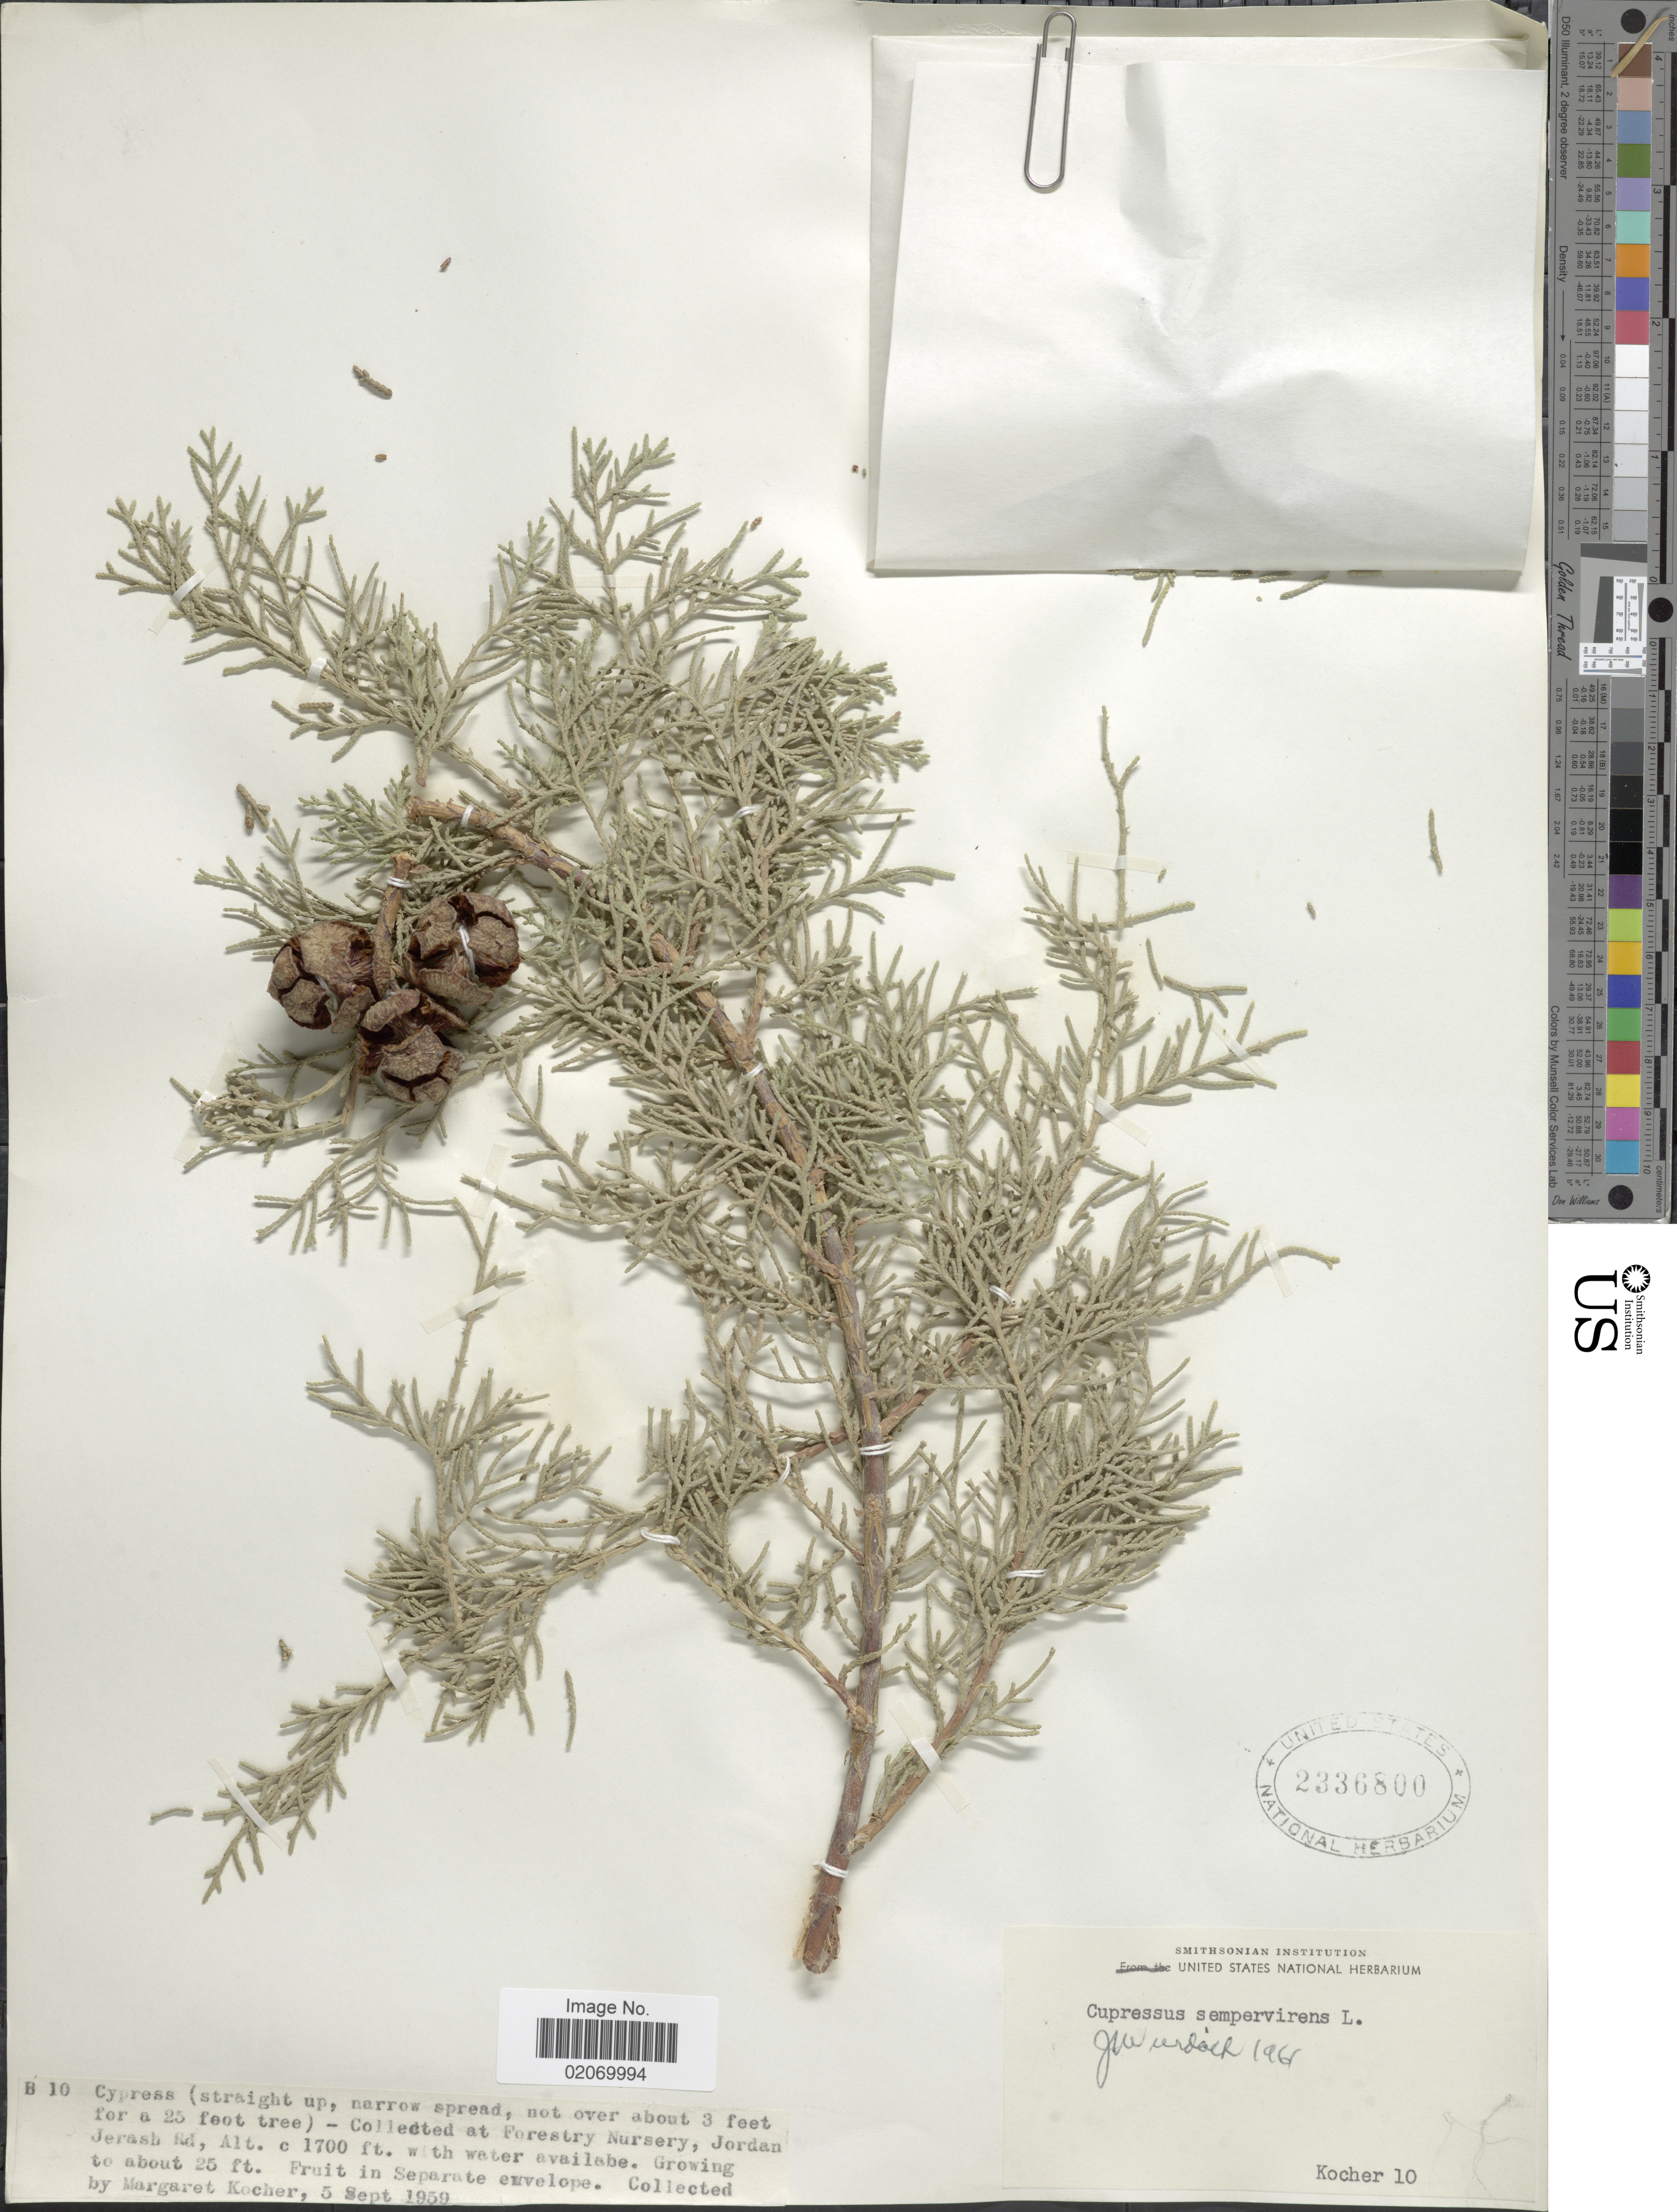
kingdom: Plantae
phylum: Tracheophyta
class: Pinopsida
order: Pinales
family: Cupressaceae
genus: Cupressus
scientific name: Cupressus sempervirens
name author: L.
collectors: M. Kocher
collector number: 10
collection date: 1959-09-05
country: Jordan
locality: Forestry Nursery, Jordan Jerash Rd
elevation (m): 518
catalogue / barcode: US 2336800